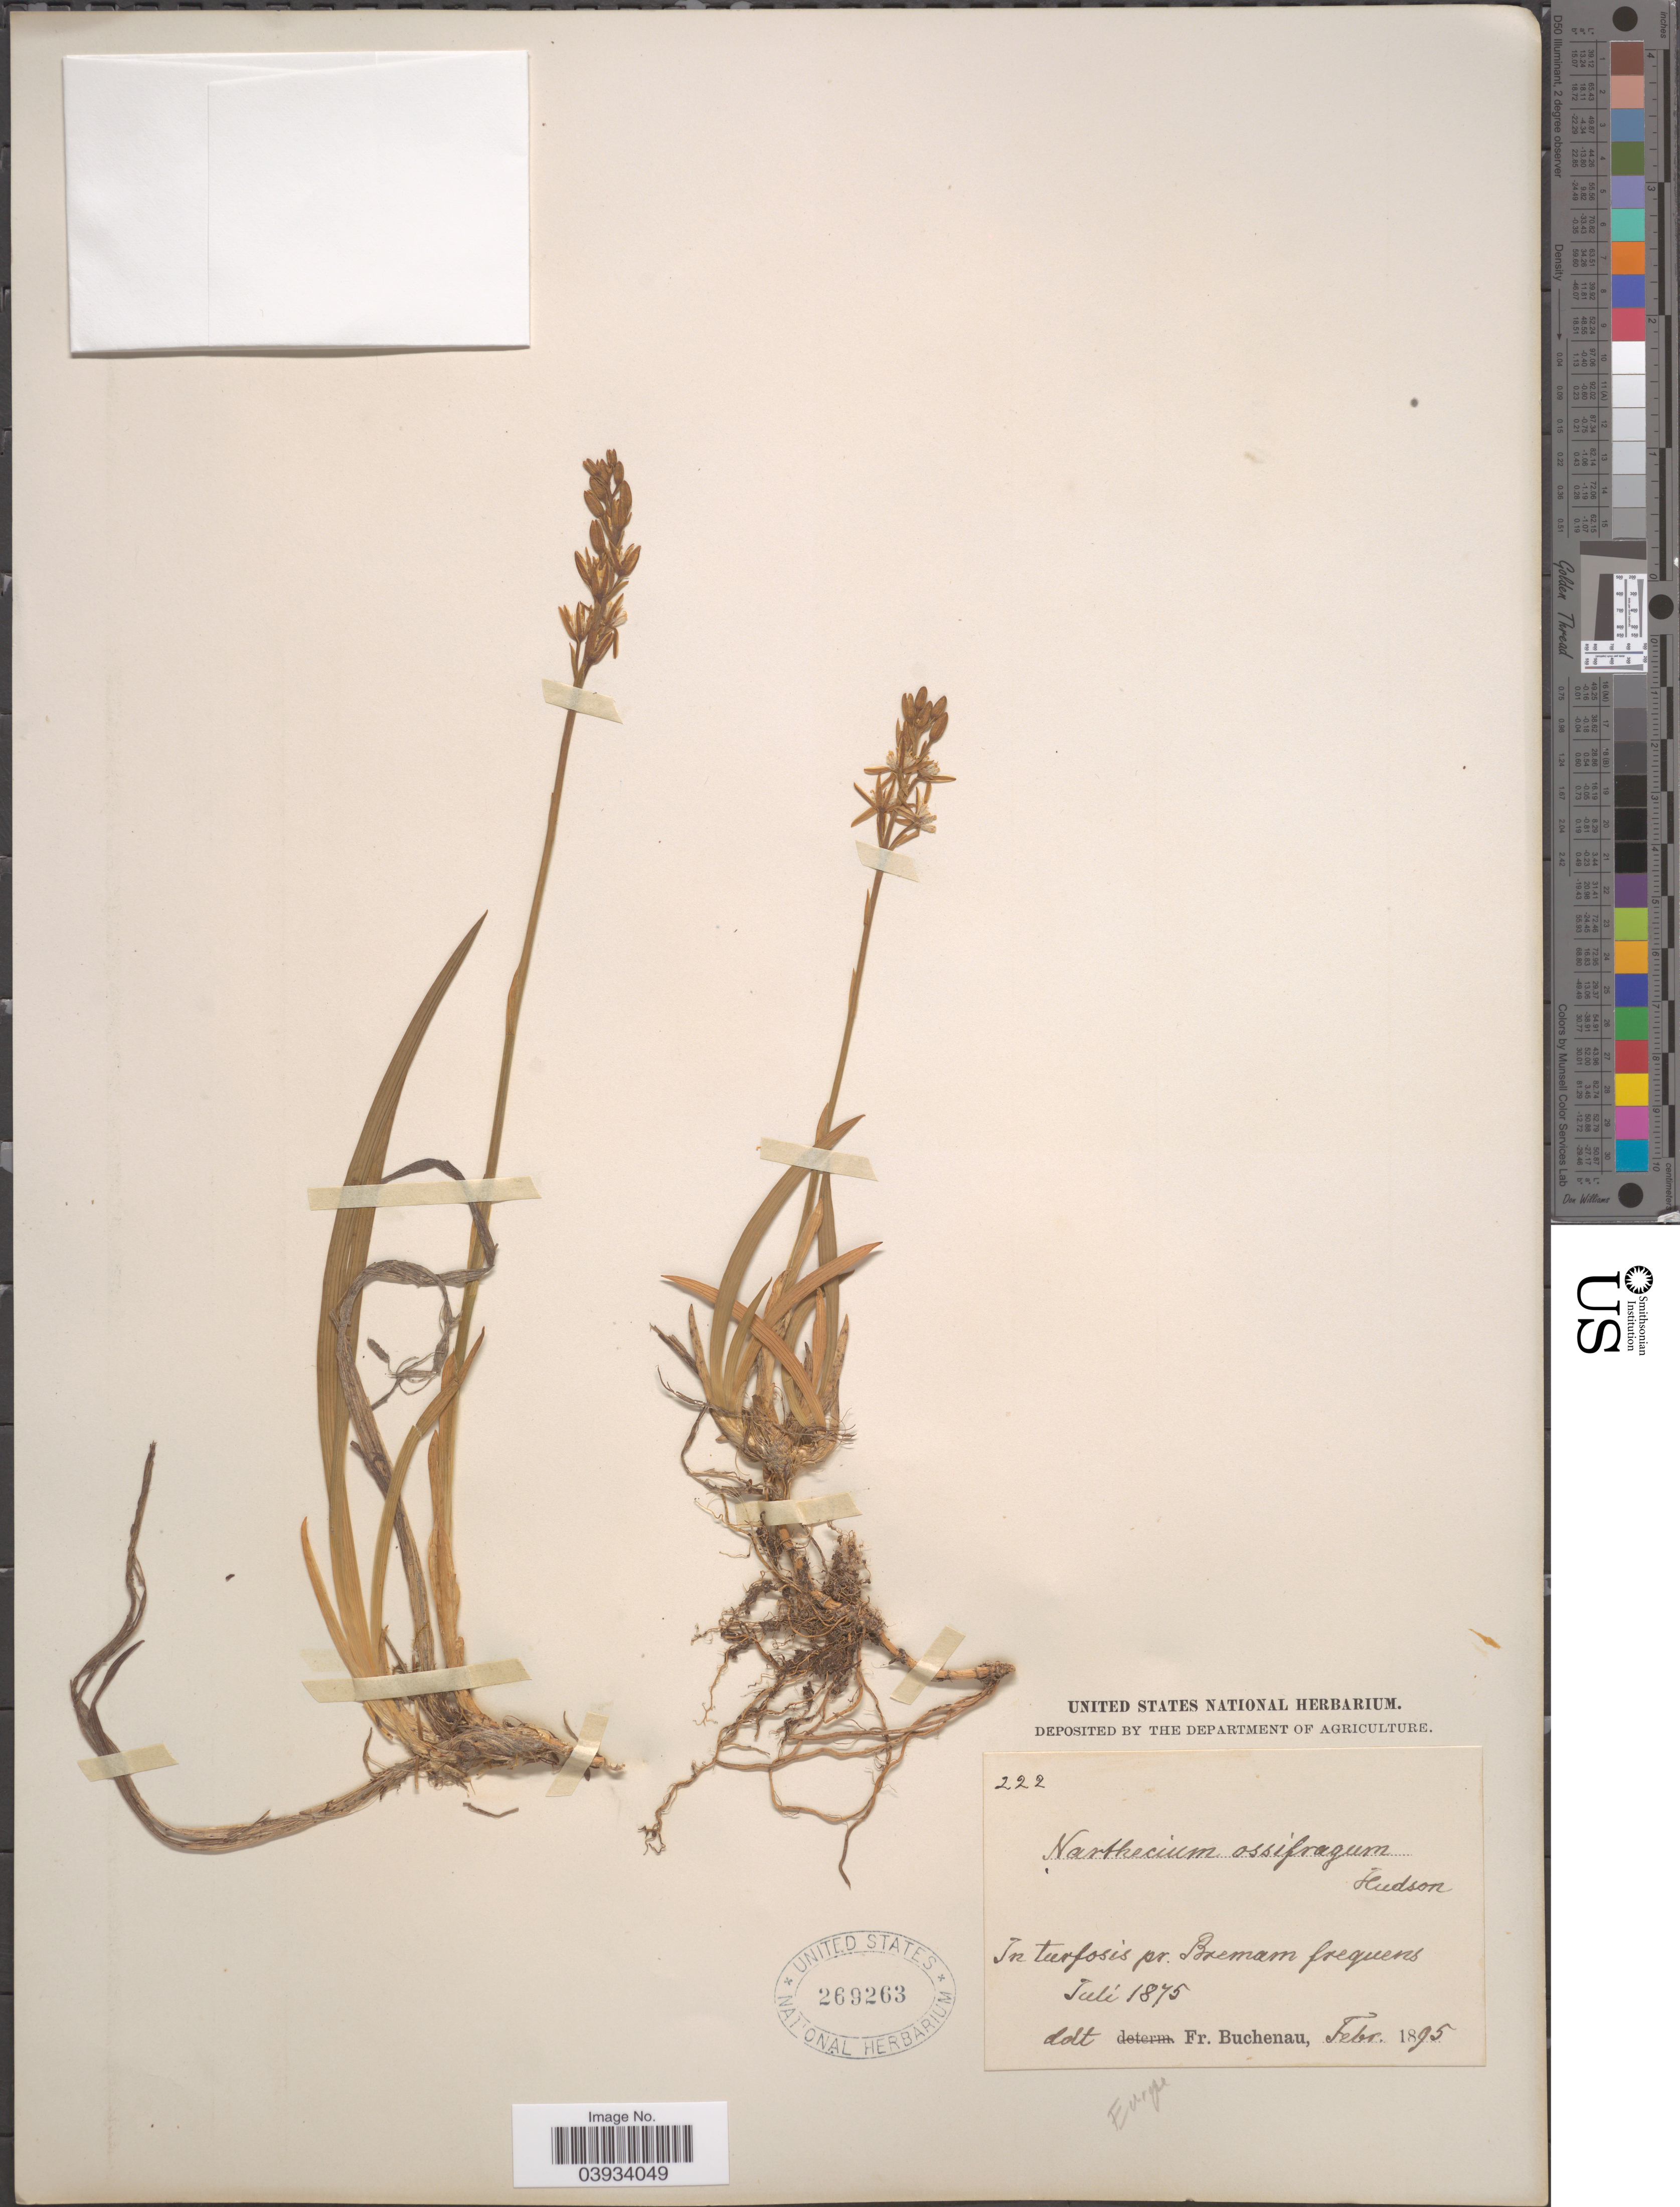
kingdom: Plantae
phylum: Tracheophyta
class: Liliopsida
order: Dioscoreales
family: Nartheciaceae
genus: Narthecium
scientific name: Narthecium ossifragum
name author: Huds.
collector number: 222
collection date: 1895-02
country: Italy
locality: In turfosis pr. Bremam frequens.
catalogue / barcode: US 269263